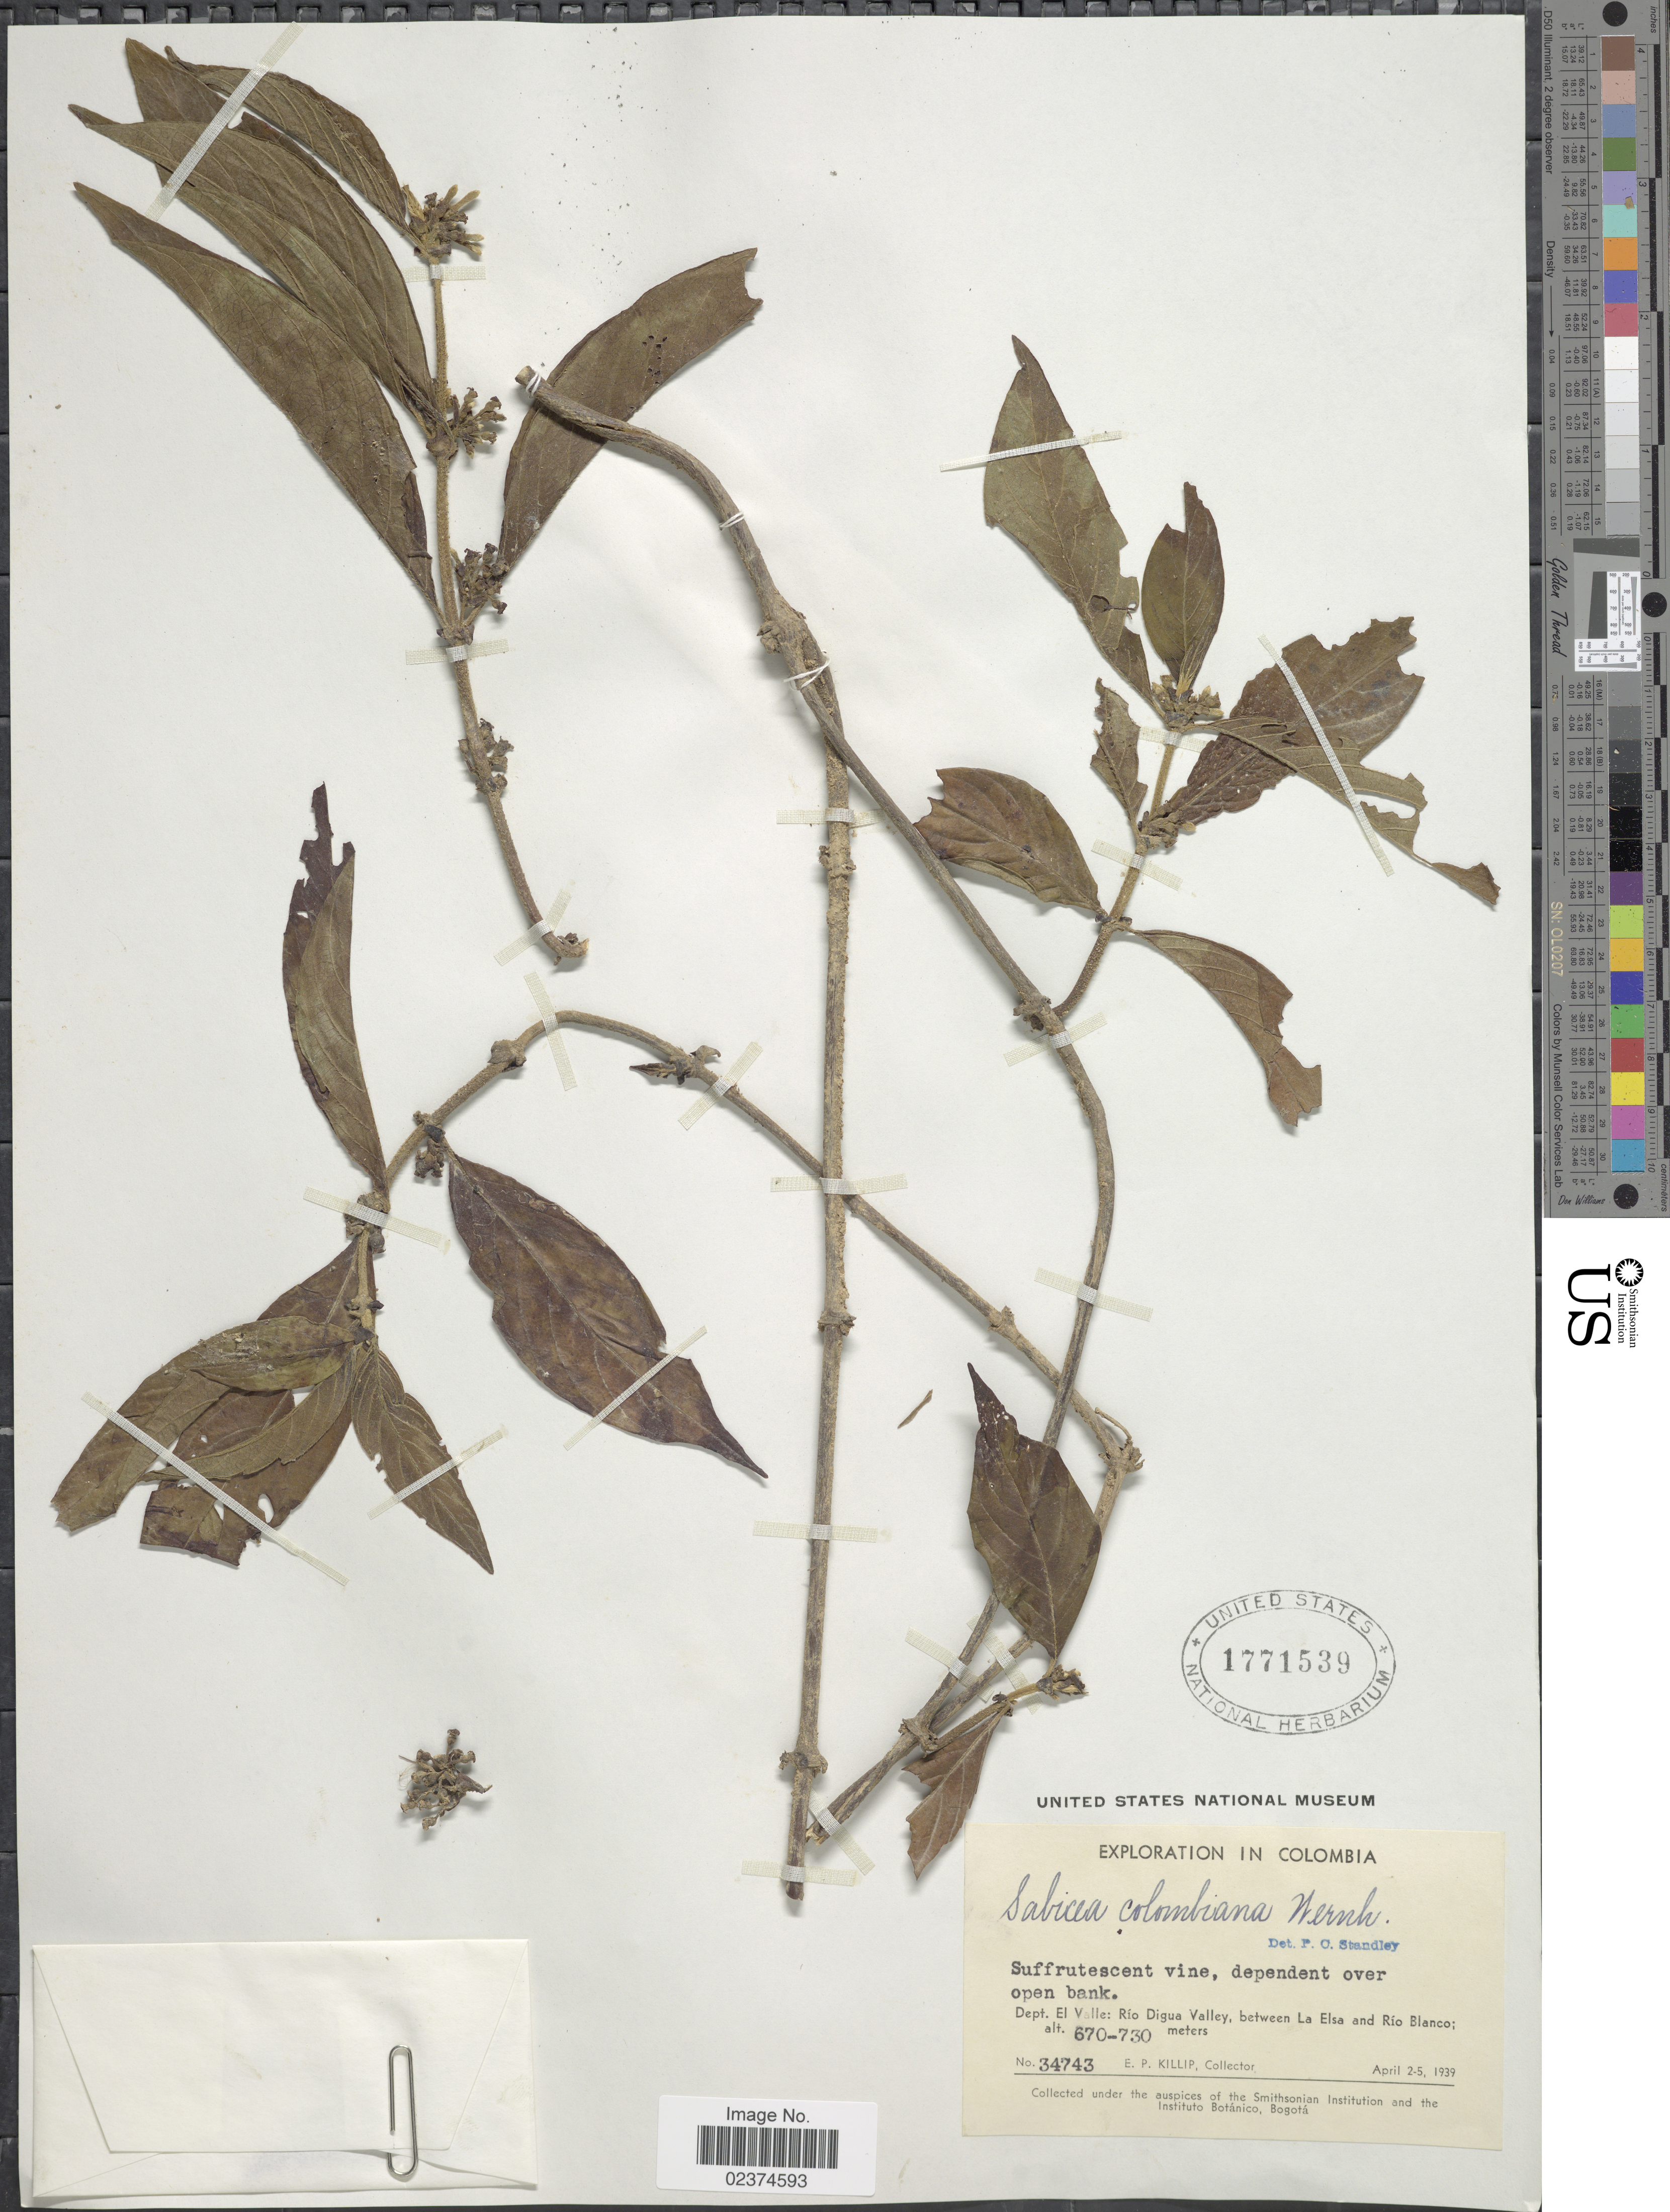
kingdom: Plantae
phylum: Tracheophyta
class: Magnoliopsida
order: Gentianales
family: Rubiaceae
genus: Sabicea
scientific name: Sabicea colombiana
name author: Wernham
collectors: E. P. Killip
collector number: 34743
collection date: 1939-04-02/1939-04-05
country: Colombia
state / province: Valle del Cauca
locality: Dept. El Valle: Rio Digua Valley, between La Elsa and Rio Blanco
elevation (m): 670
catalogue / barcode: US 1771539